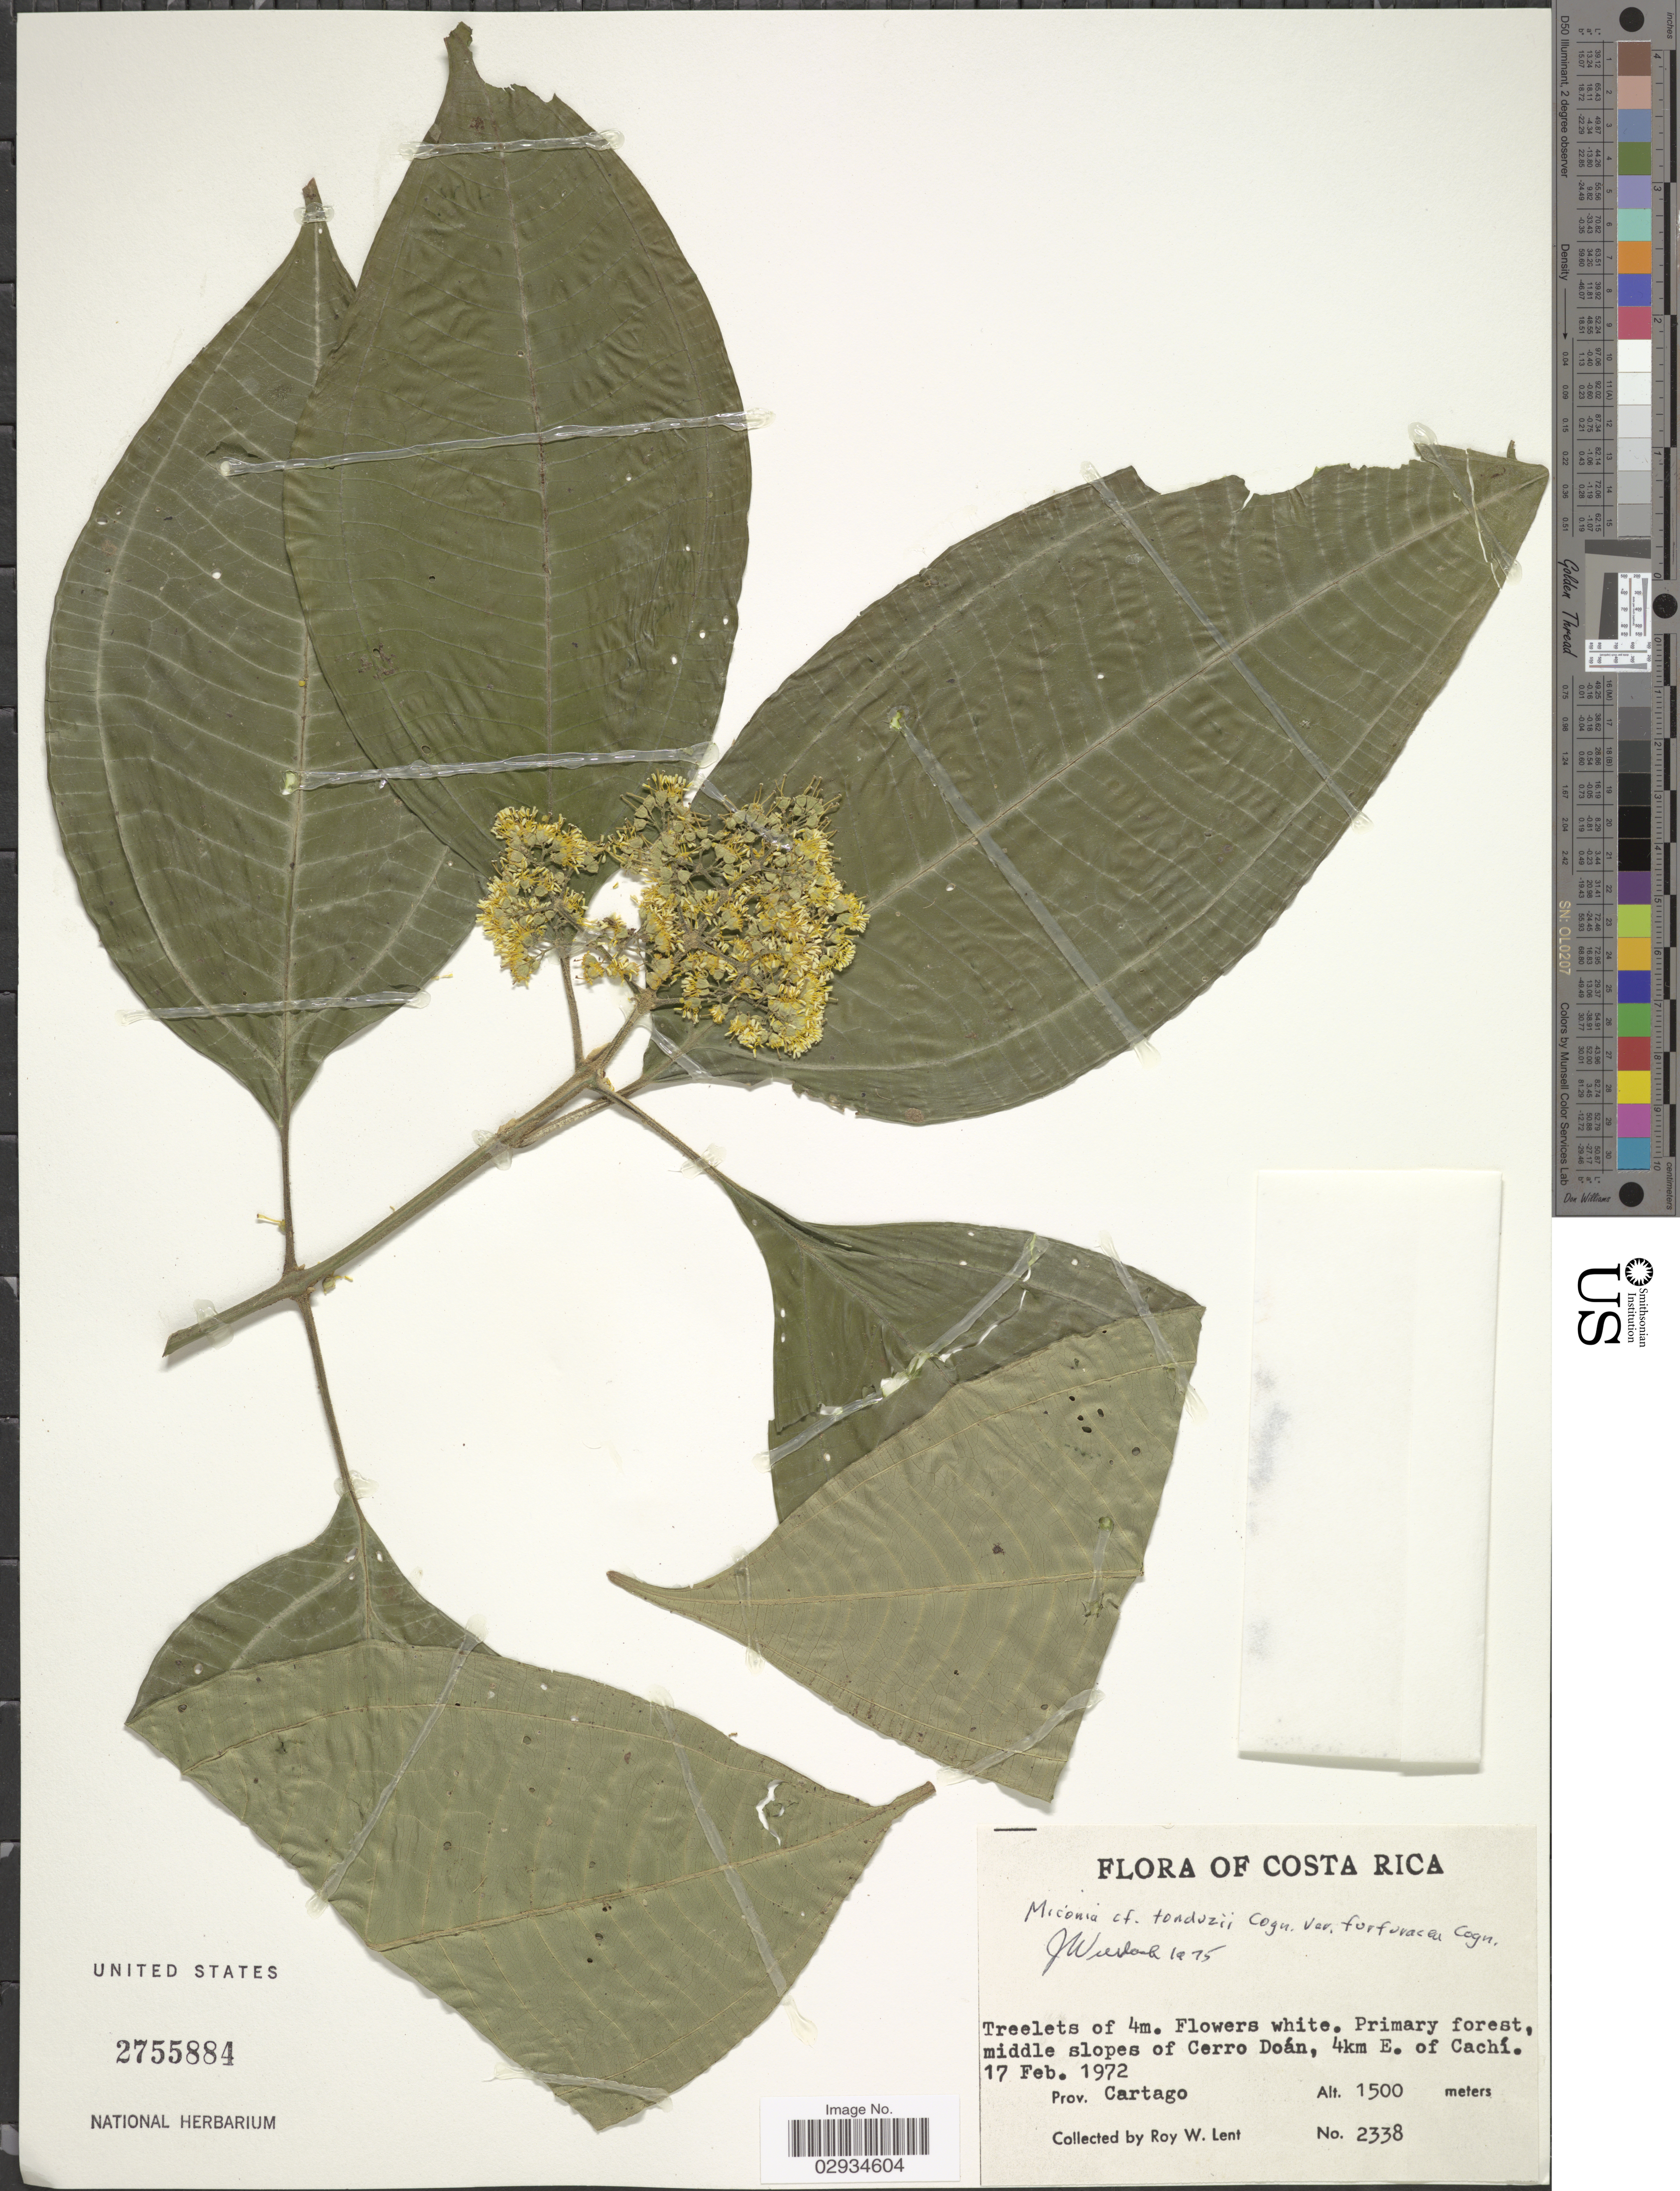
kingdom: Plantae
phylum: Tracheophyta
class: Magnoliopsida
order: Myrtales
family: Melastomataceae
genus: Miconia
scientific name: Miconia tonduzii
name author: Cogn. in A. DC.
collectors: R. W. Lent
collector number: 2338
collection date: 1972-02-17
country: Costa Rica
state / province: Cartago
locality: Primary forest, middle slopes of Cerro Doán, 4km E. of Cachí.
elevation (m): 1500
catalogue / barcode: US 2755884